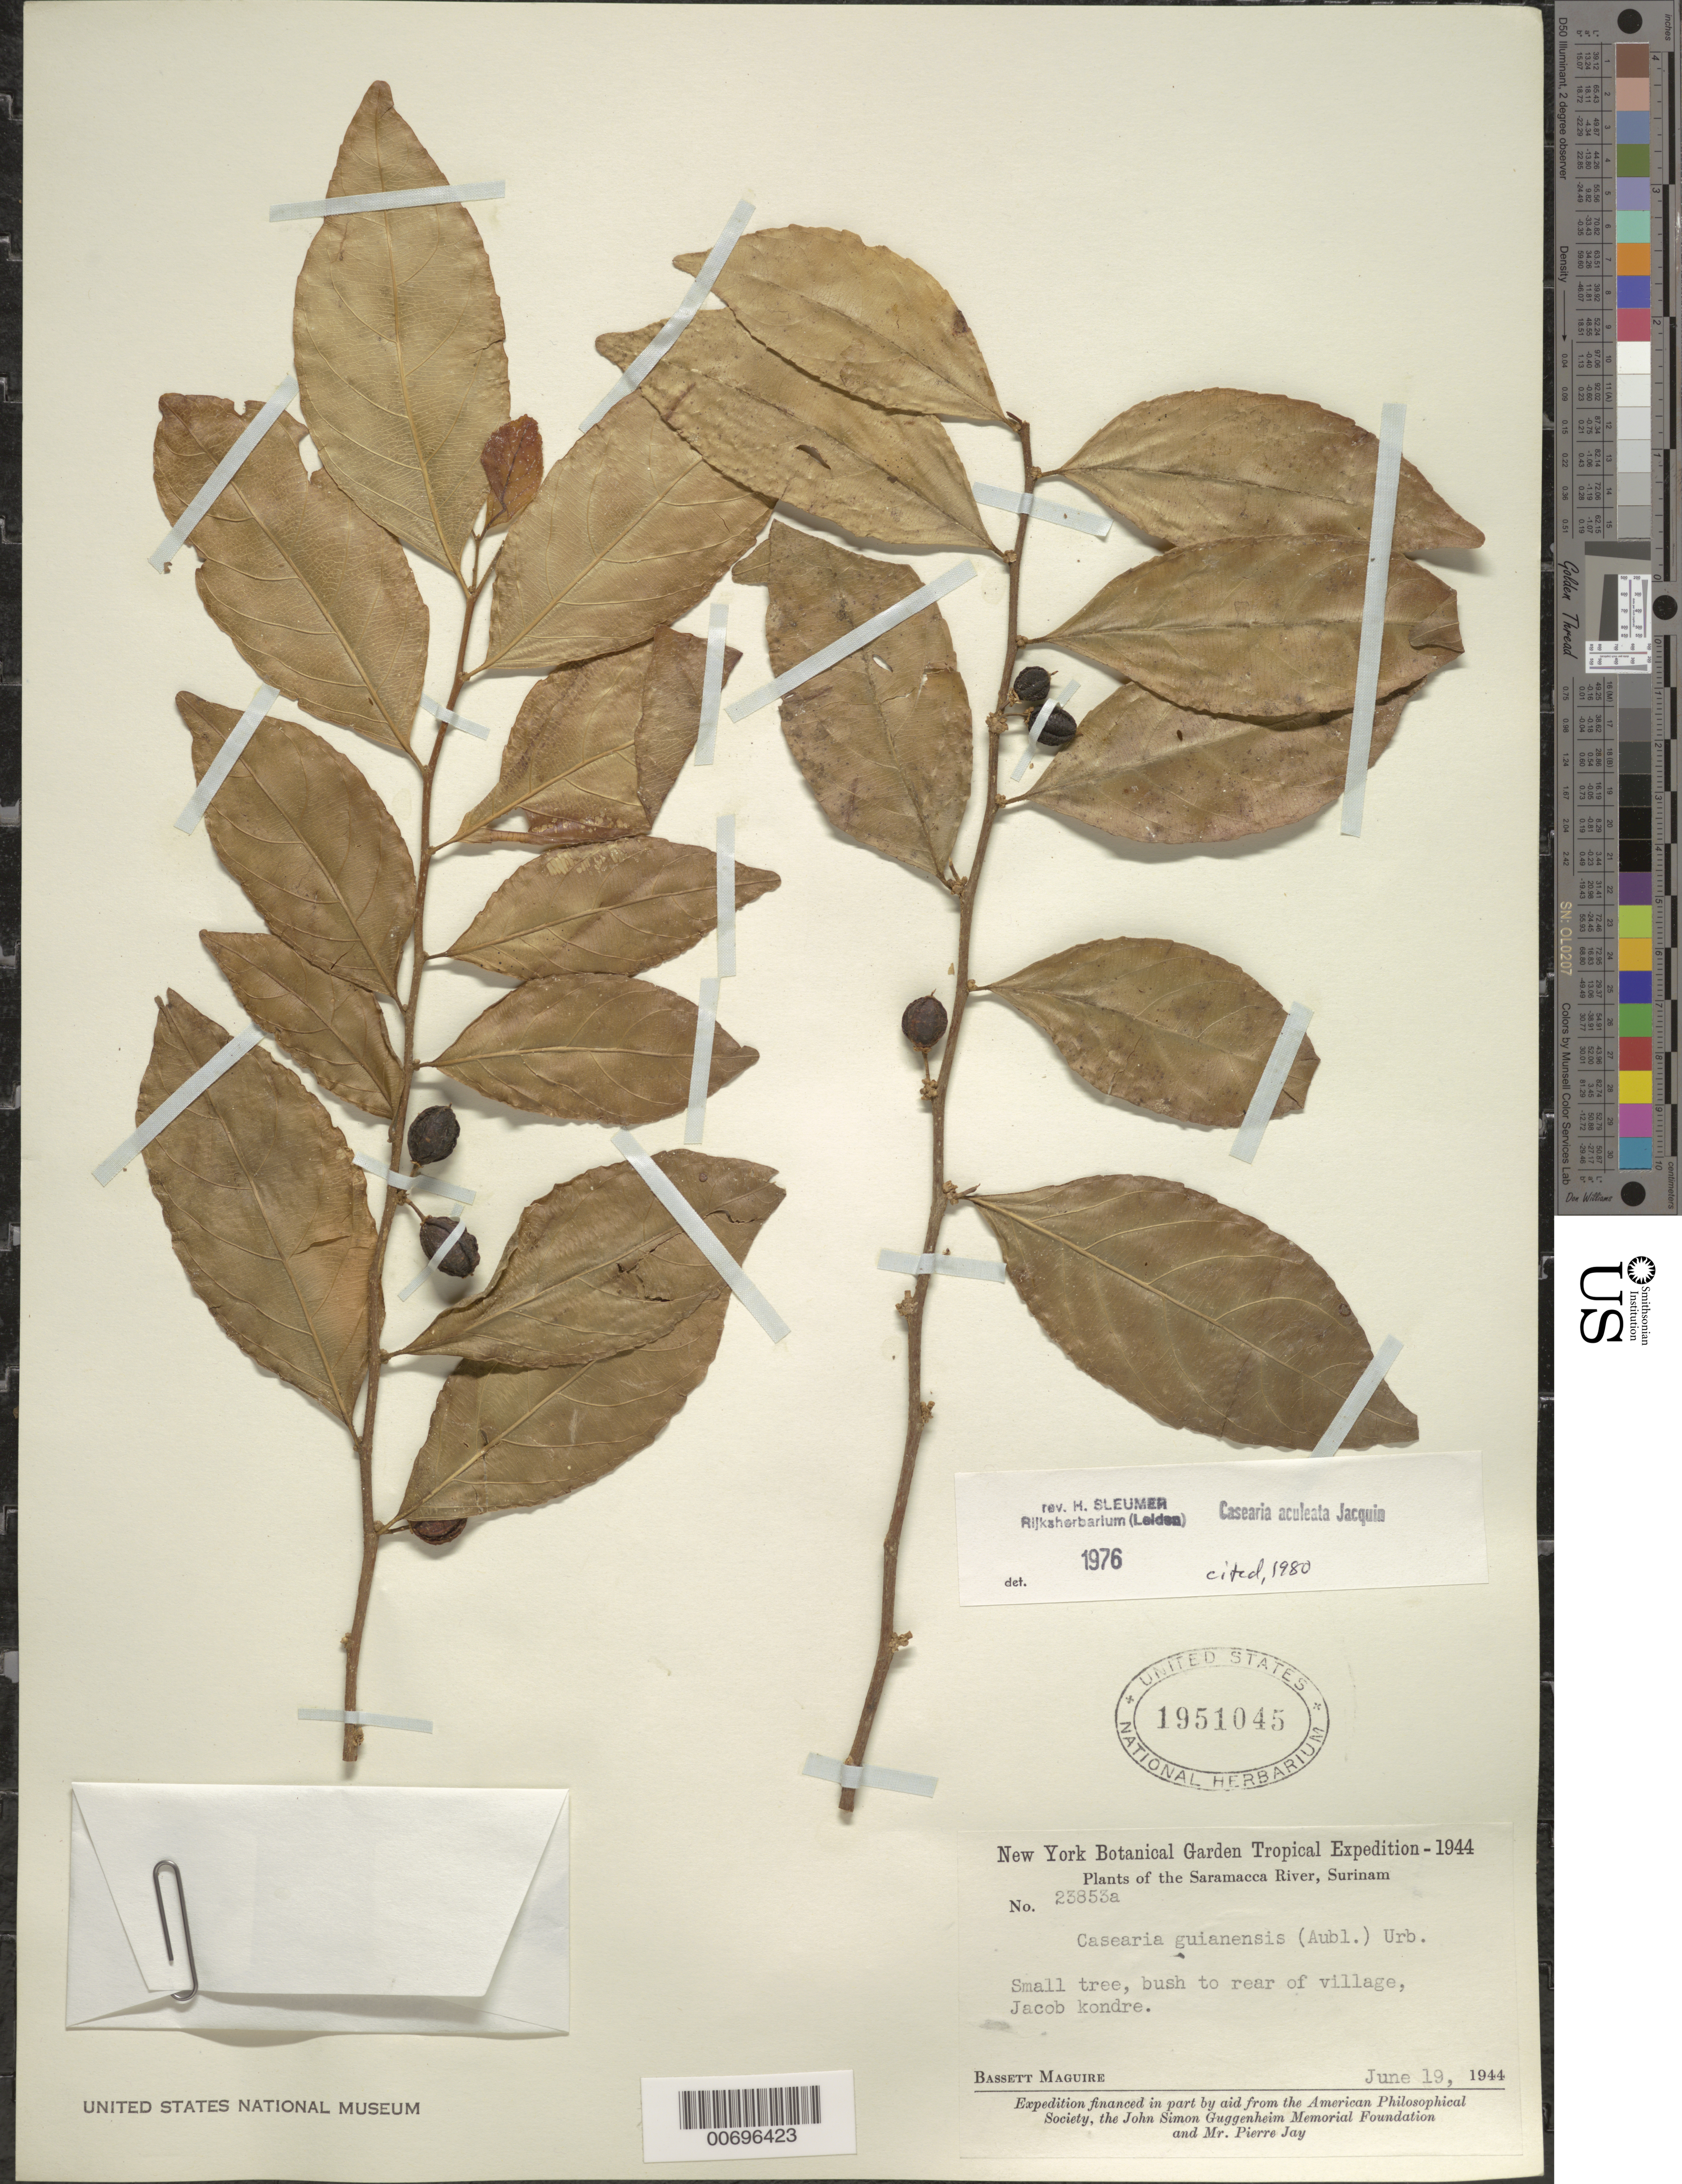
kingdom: Plantae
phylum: Tracheophyta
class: Magnoliopsida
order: Malpighiales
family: Salicaceae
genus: Casearia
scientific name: Casearia aculeata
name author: Jacq.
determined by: Sleumer, H. O.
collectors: B. Maguire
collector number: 23853 a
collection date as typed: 19-Jun-44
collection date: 1944-06-19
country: Suriname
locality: Jacob Kondre village, Saramacca River headwaters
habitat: Rear of village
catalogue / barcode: US 1951045